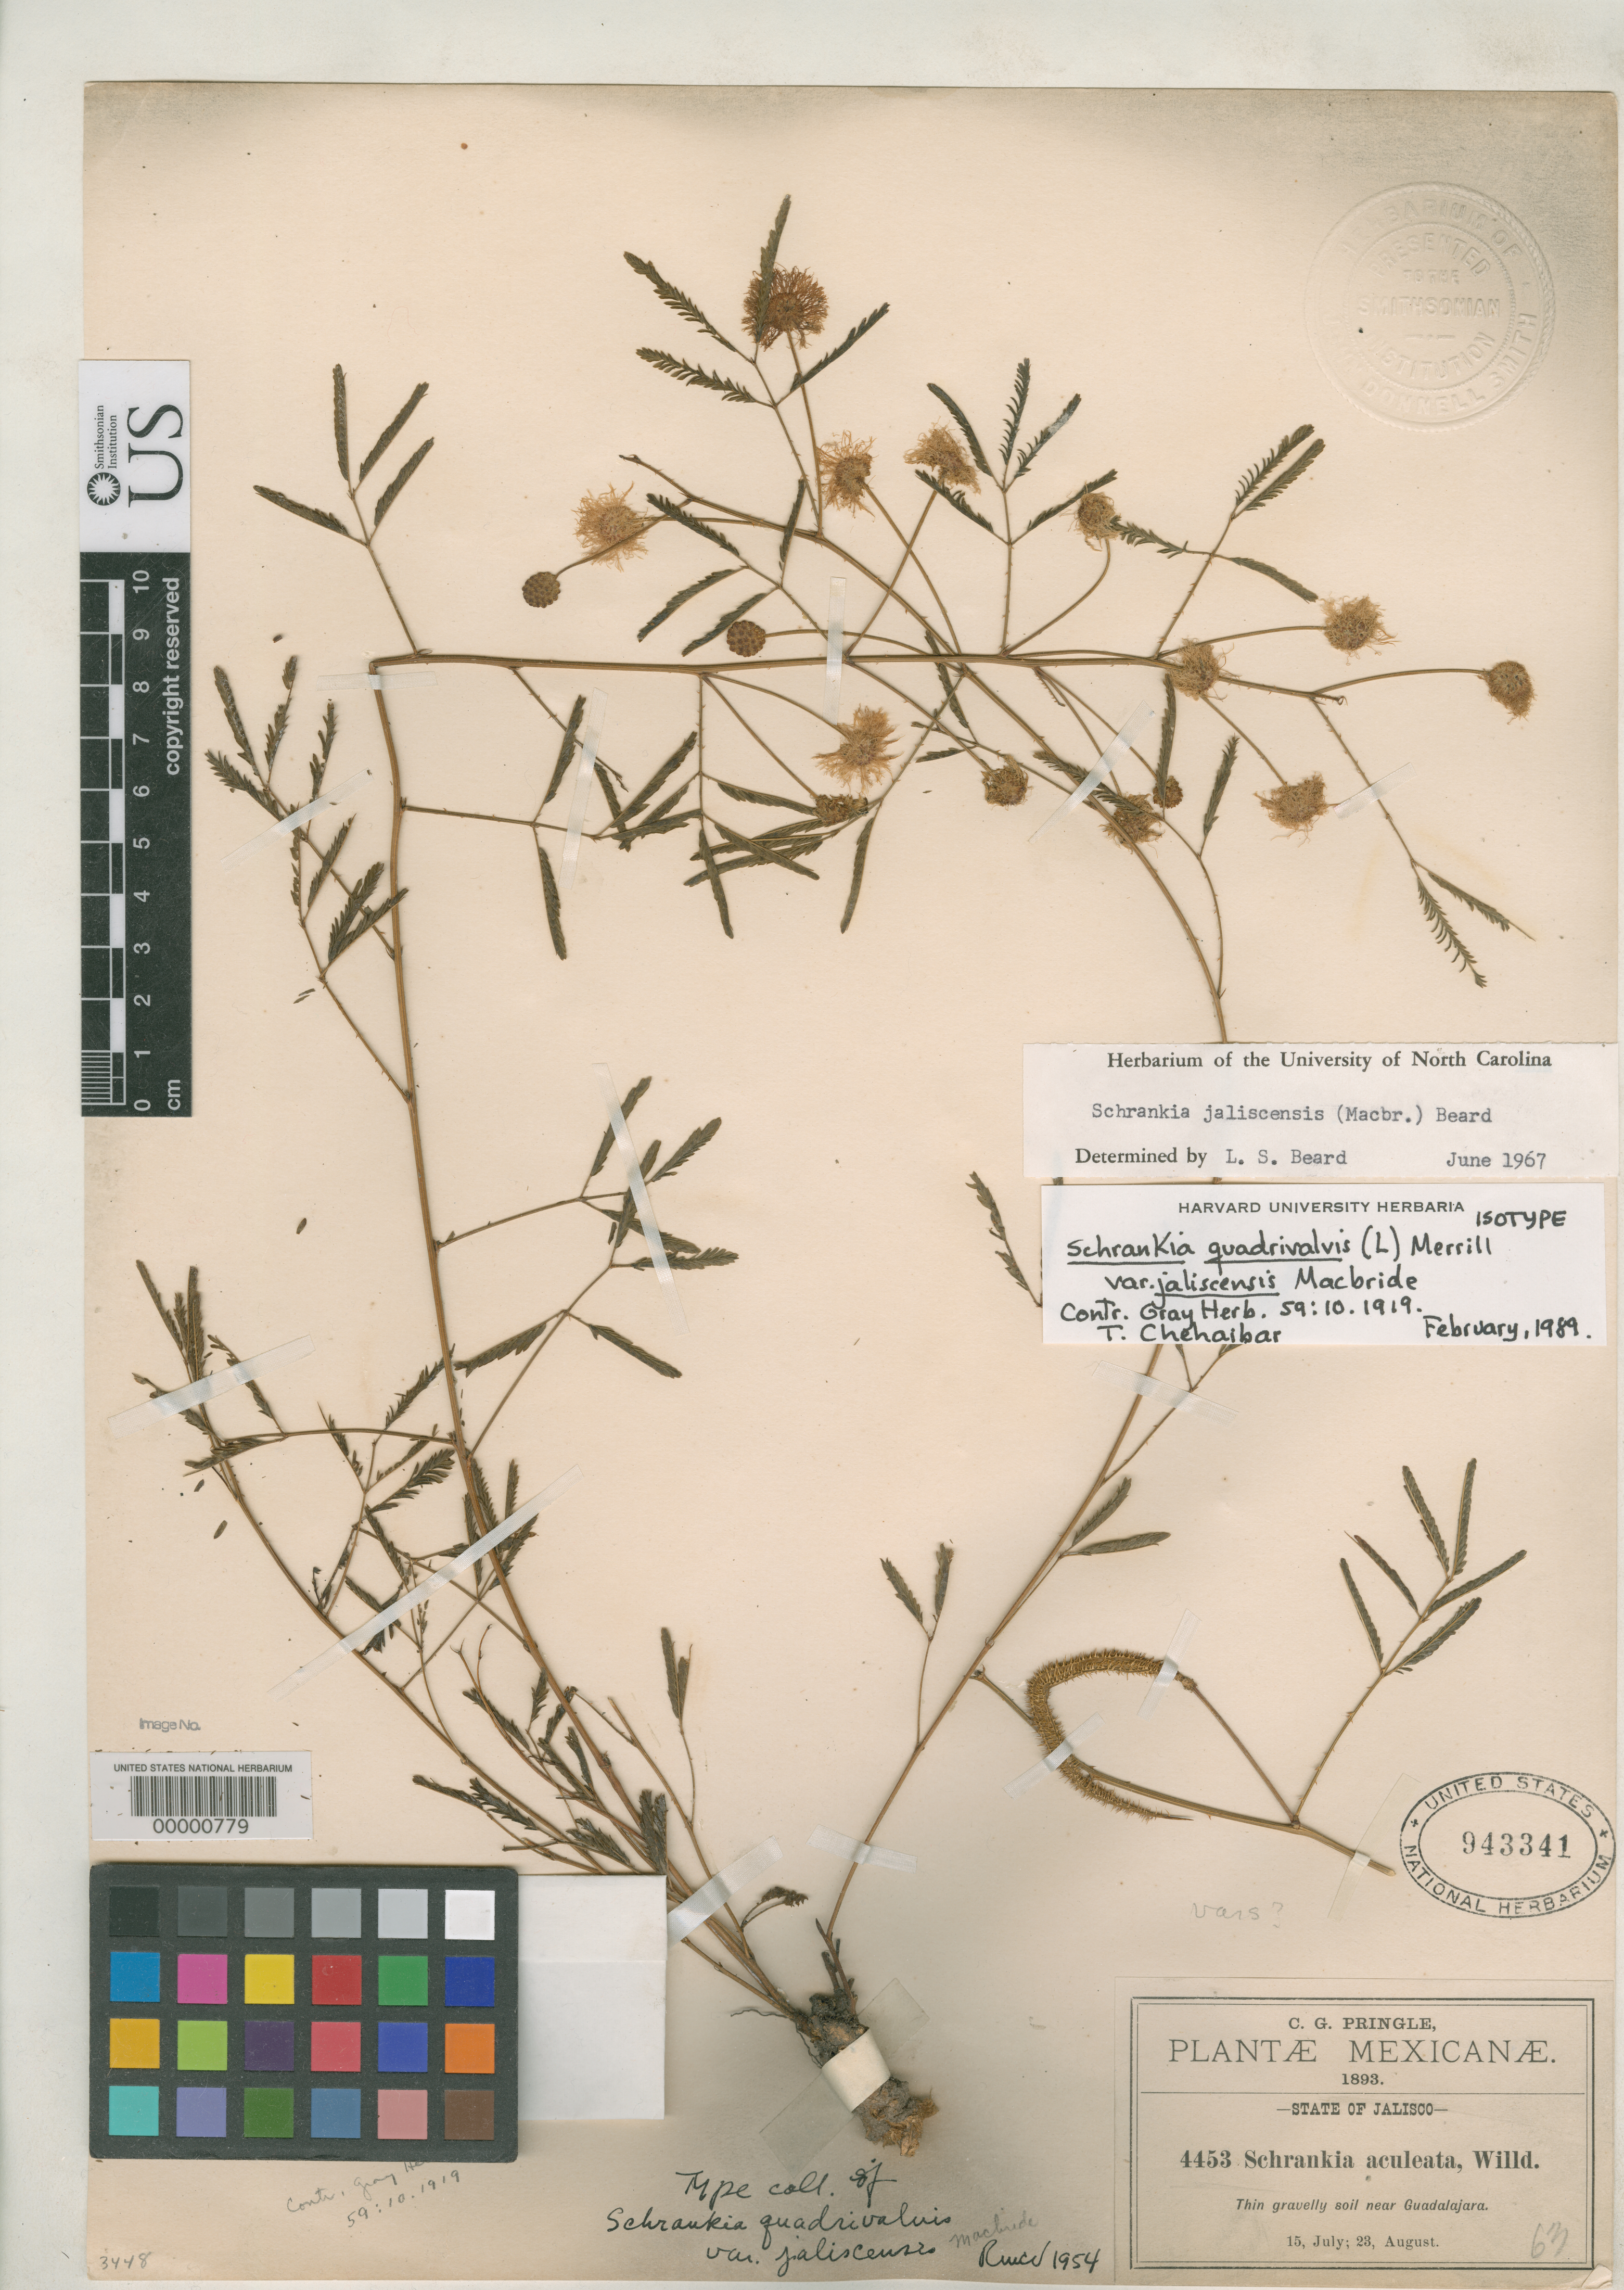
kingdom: Plantae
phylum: Tracheophyta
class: Magnoliopsida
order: Fabales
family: Fabaceae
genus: Schrankia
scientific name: Schrankia quadrivalvis var. jaliscensis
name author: J.F. Macbr.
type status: Isotype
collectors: C. G. Pringle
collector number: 4453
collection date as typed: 1893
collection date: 1893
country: Mexico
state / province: Jalisco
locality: Guadalajara.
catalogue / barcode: US 943341